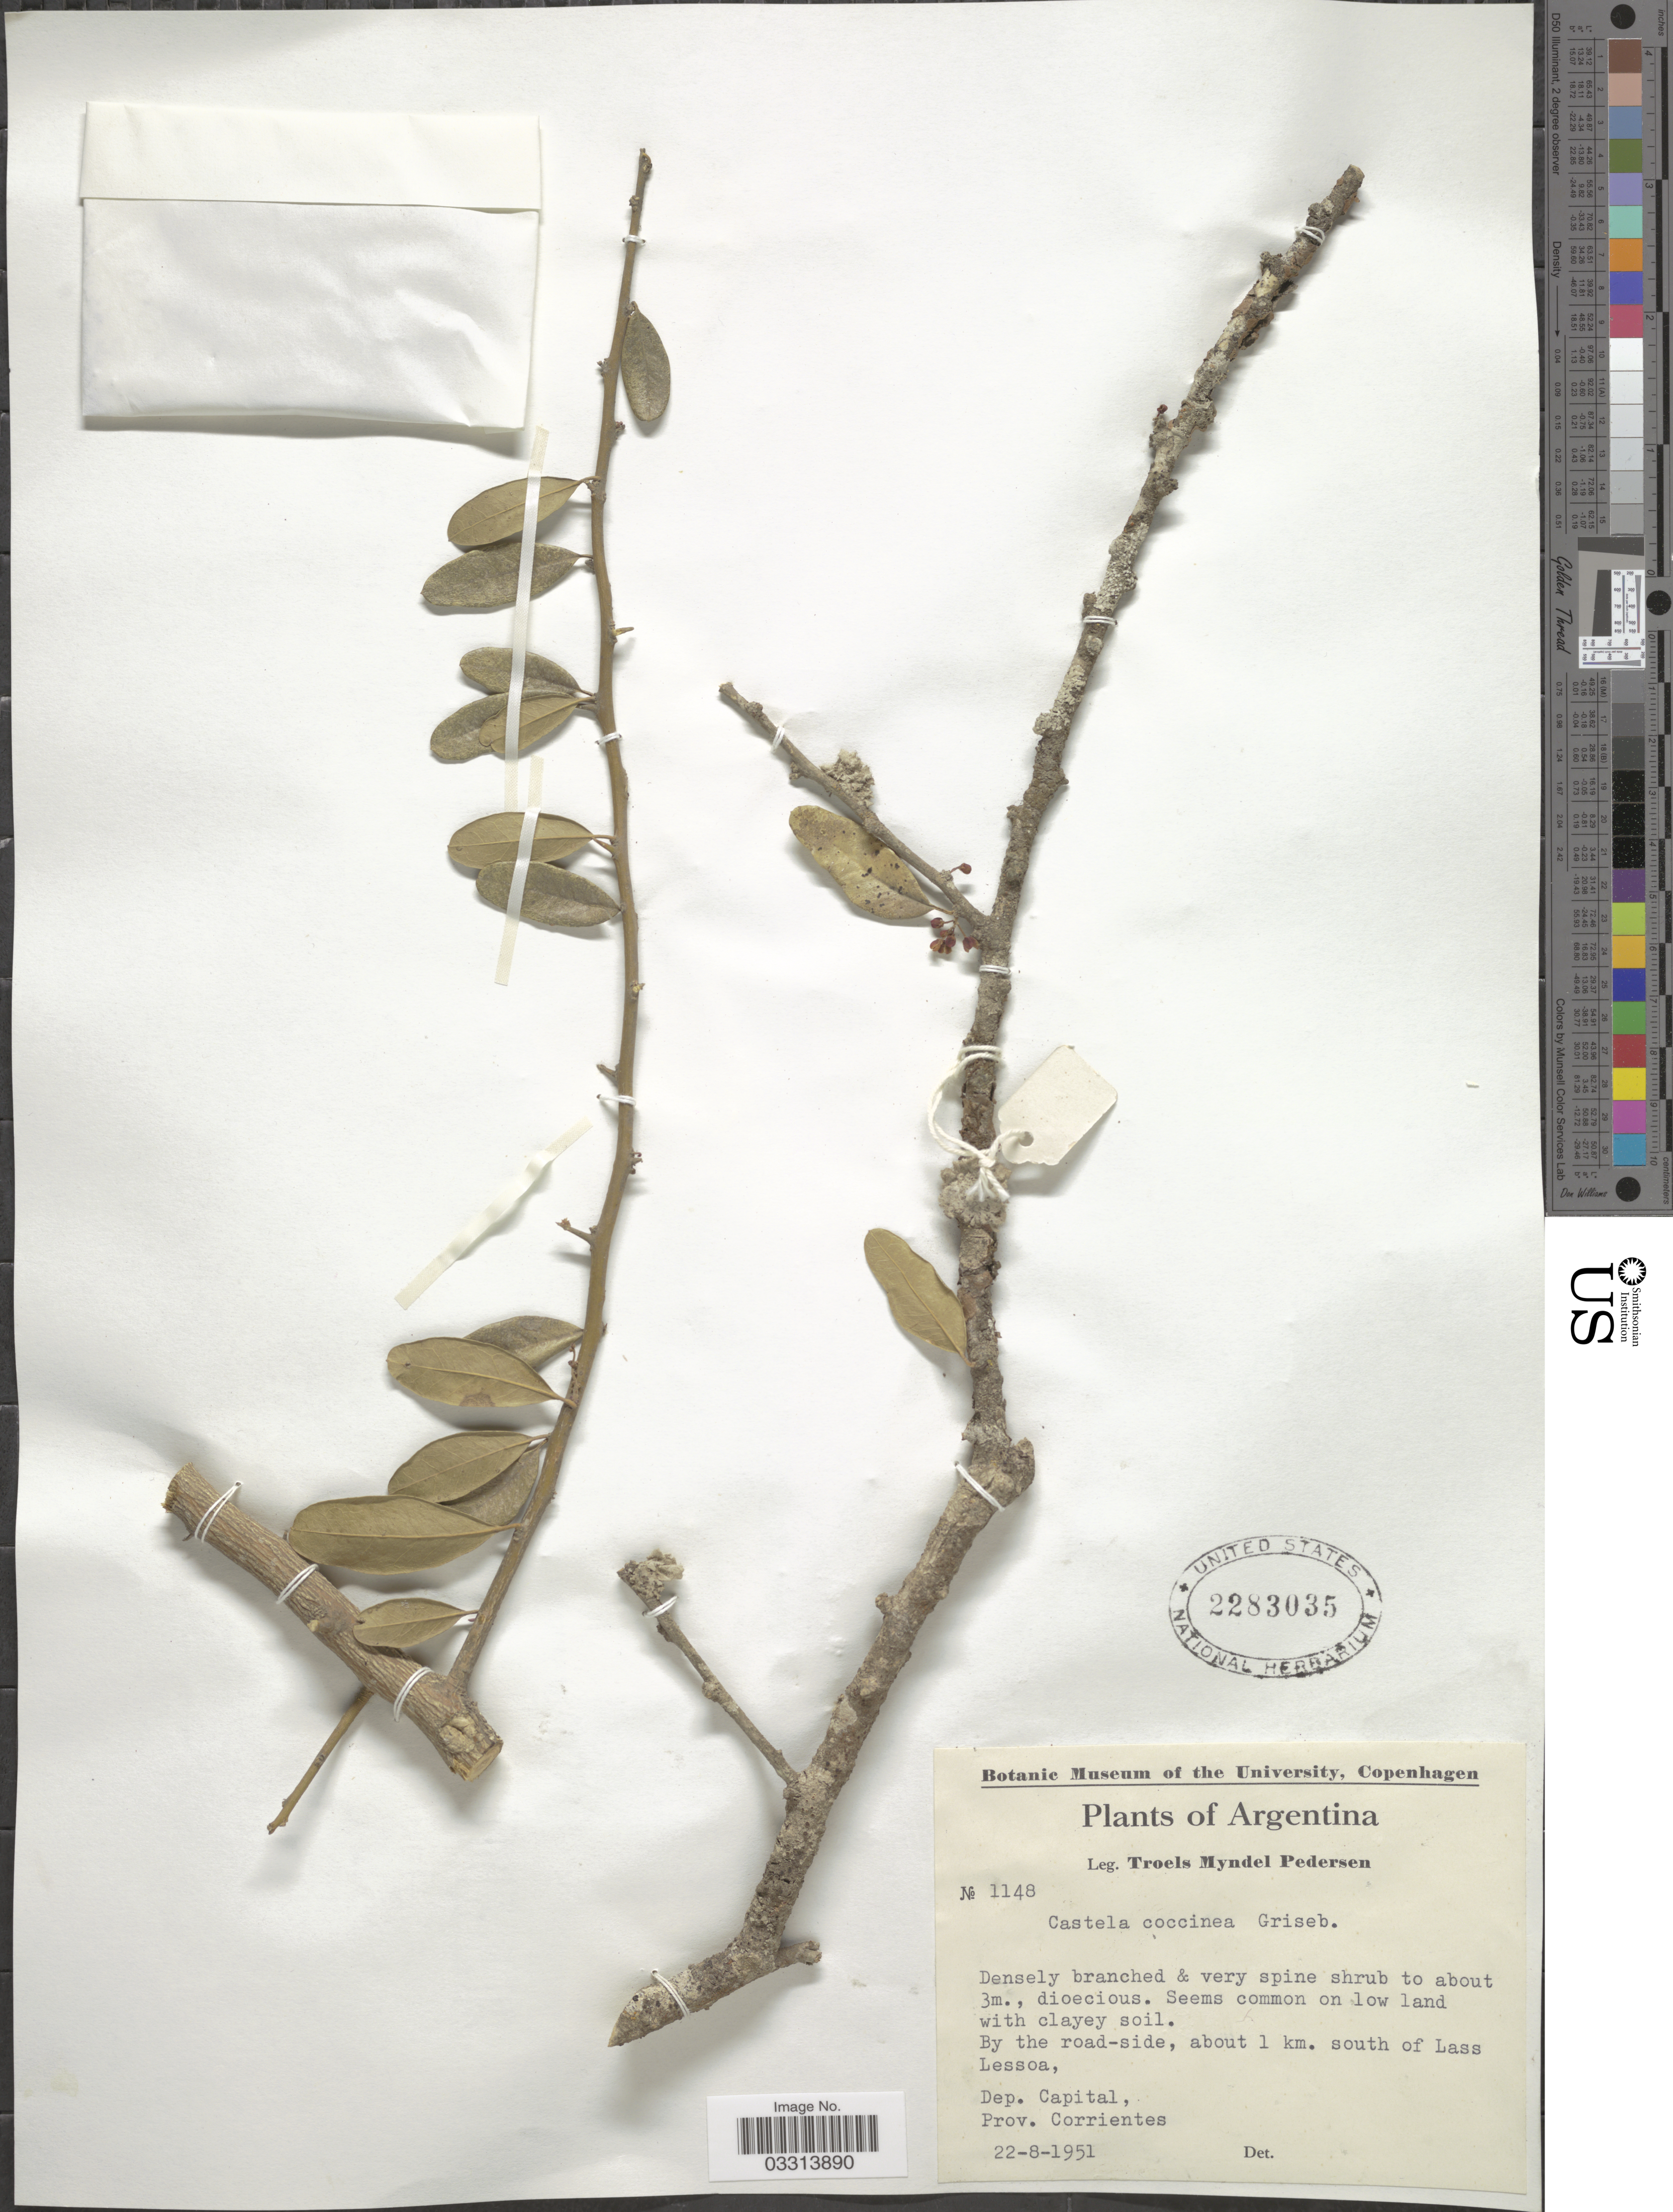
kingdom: Plantae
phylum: Tracheophyta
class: Magnoliopsida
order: Sapindales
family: Simaroubaceae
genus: Castela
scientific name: Castela coccinea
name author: Griseb.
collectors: T. Pederson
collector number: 1148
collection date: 1951-08-22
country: Argentina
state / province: Corrientes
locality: By the road-side, about 1 km. south of Lass Lessoa. Dep. Capital.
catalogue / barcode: US 2283035